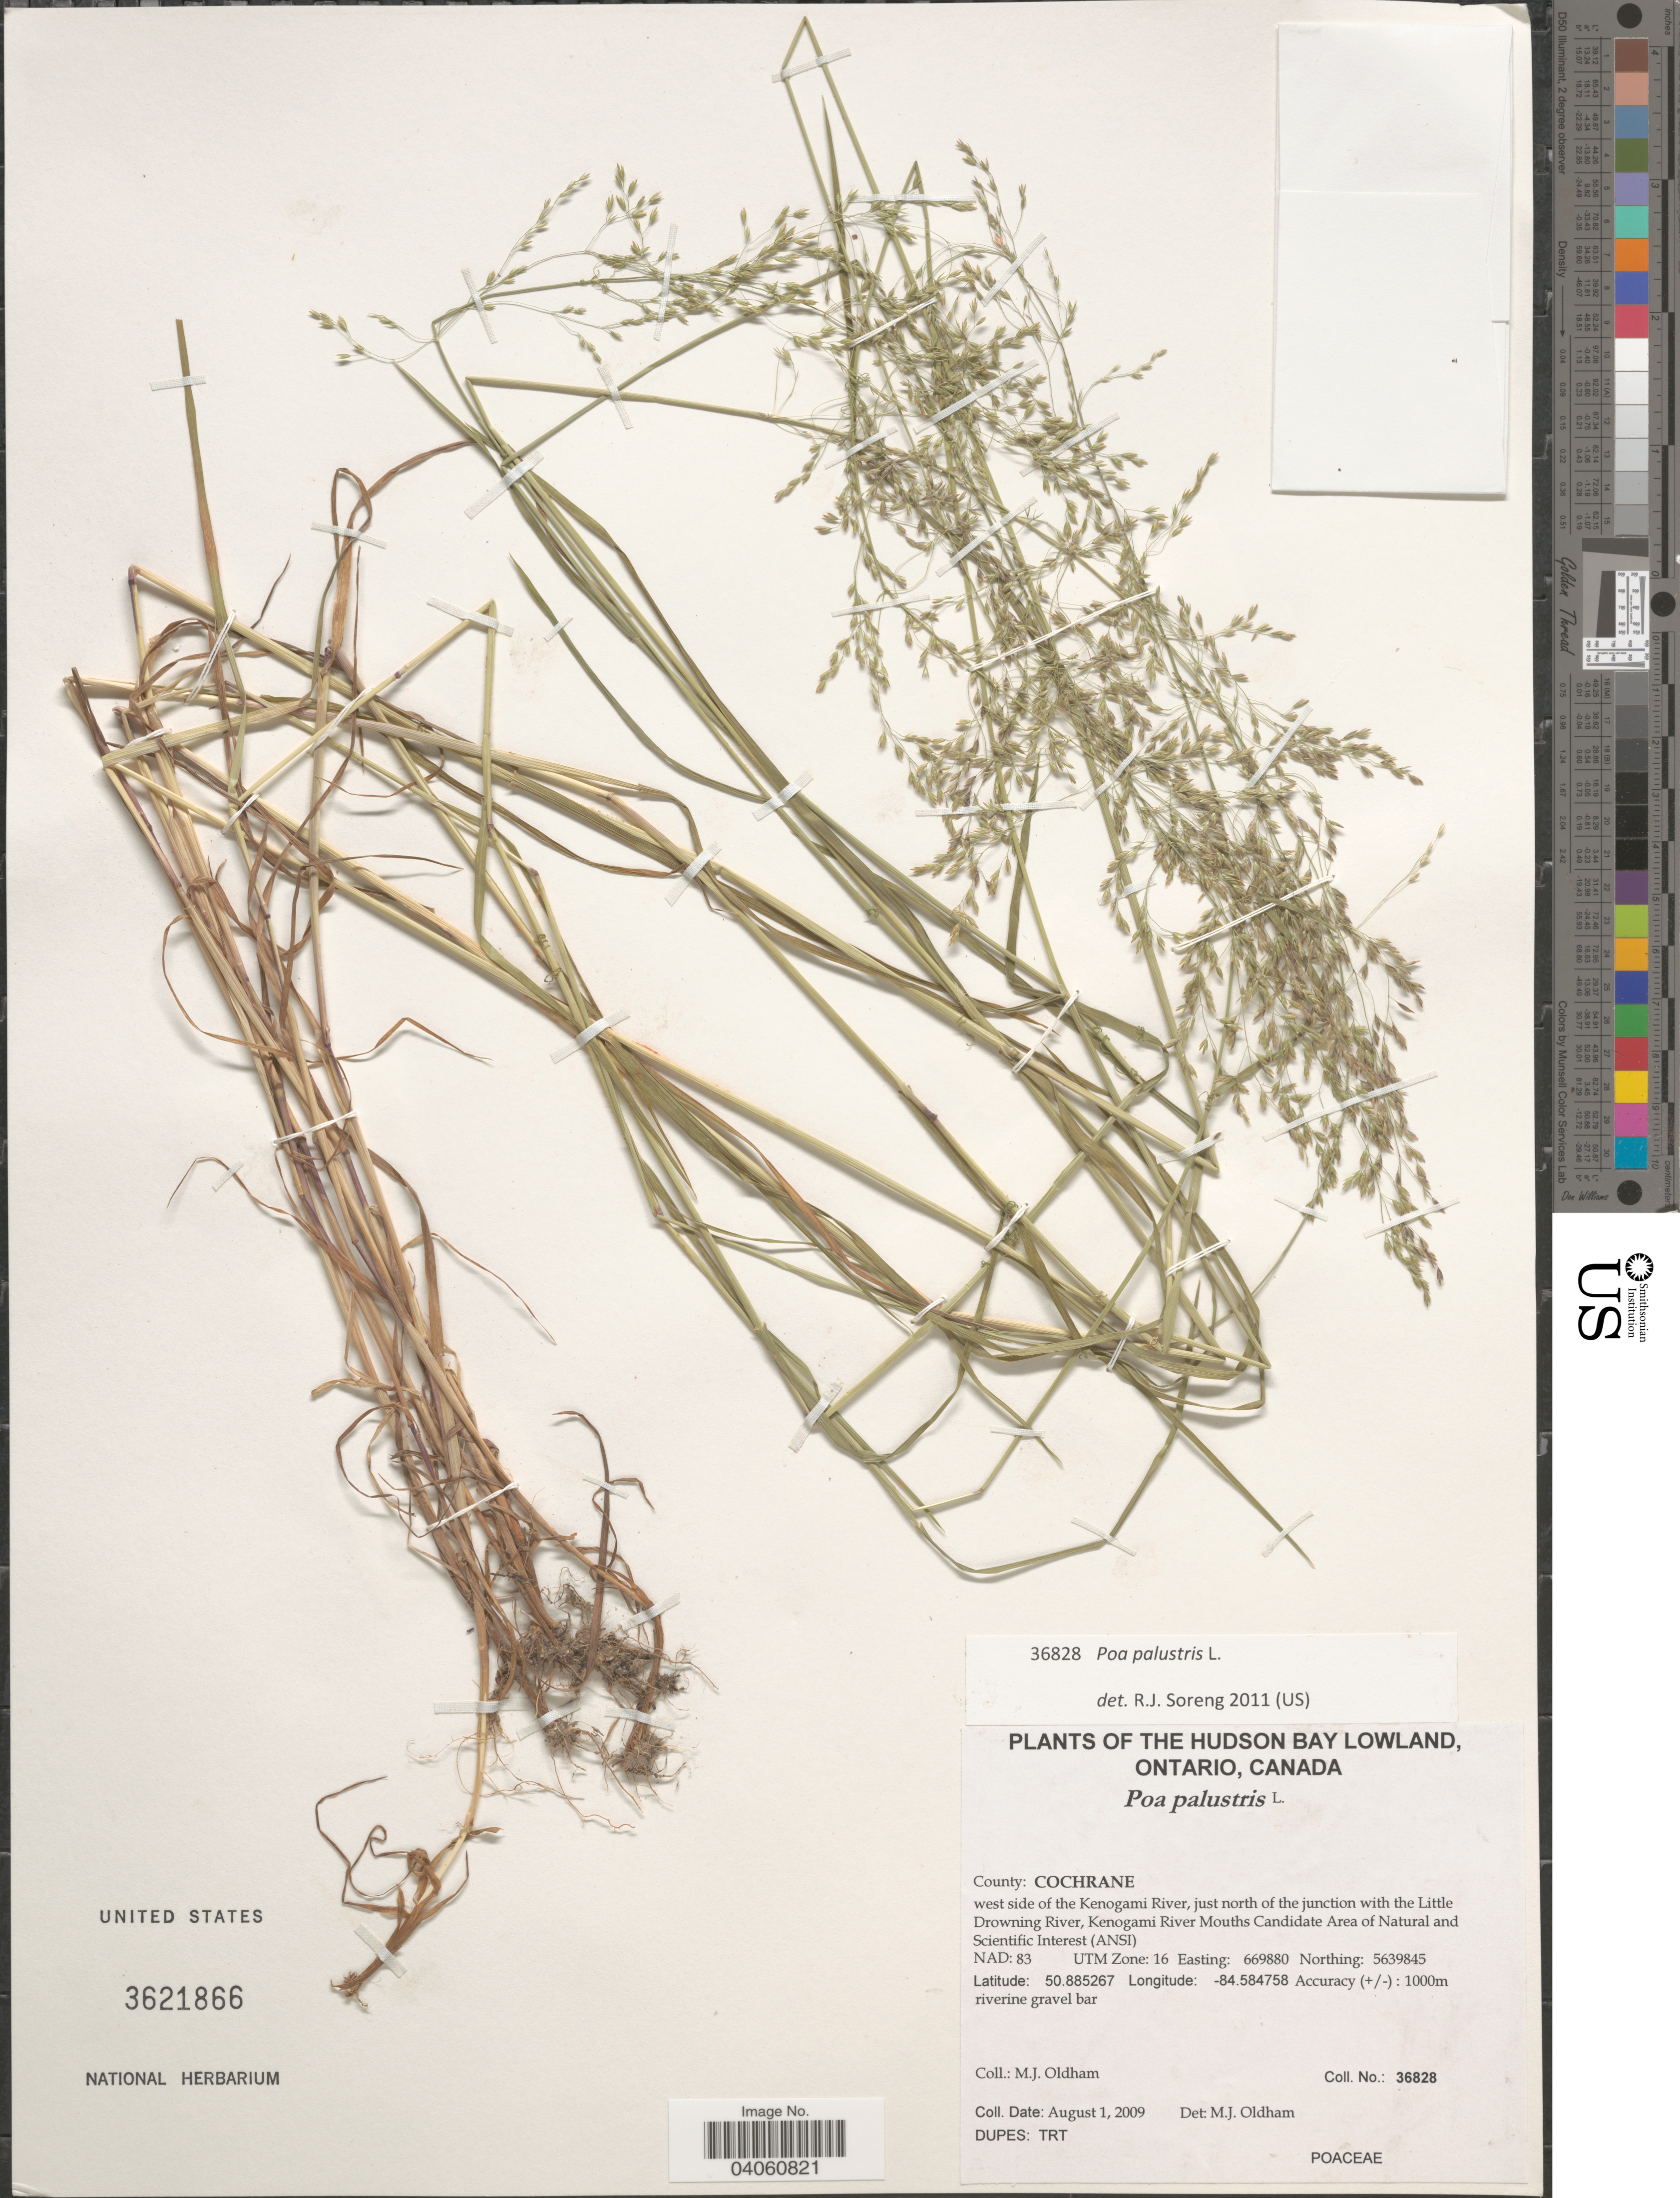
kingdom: Plantae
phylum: Tracheophyta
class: Liliopsida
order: Poales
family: Poaceae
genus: Poa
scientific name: Poa palustris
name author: L.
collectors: M. Oldham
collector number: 36828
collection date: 2009-08-01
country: Canada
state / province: Ontario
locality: The Hudson Bay Lowland. County: Cochrane. west side of the Kenogami River, just north of the junction with the Little Drowning River, Kenogami River Mouths Candidate Area of Natural and Scientific Interest (ANSI). NAD: 83. UTM Zone: 16. Easting: 669880. Northing: 5639845.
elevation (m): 1000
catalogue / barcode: US 3621866